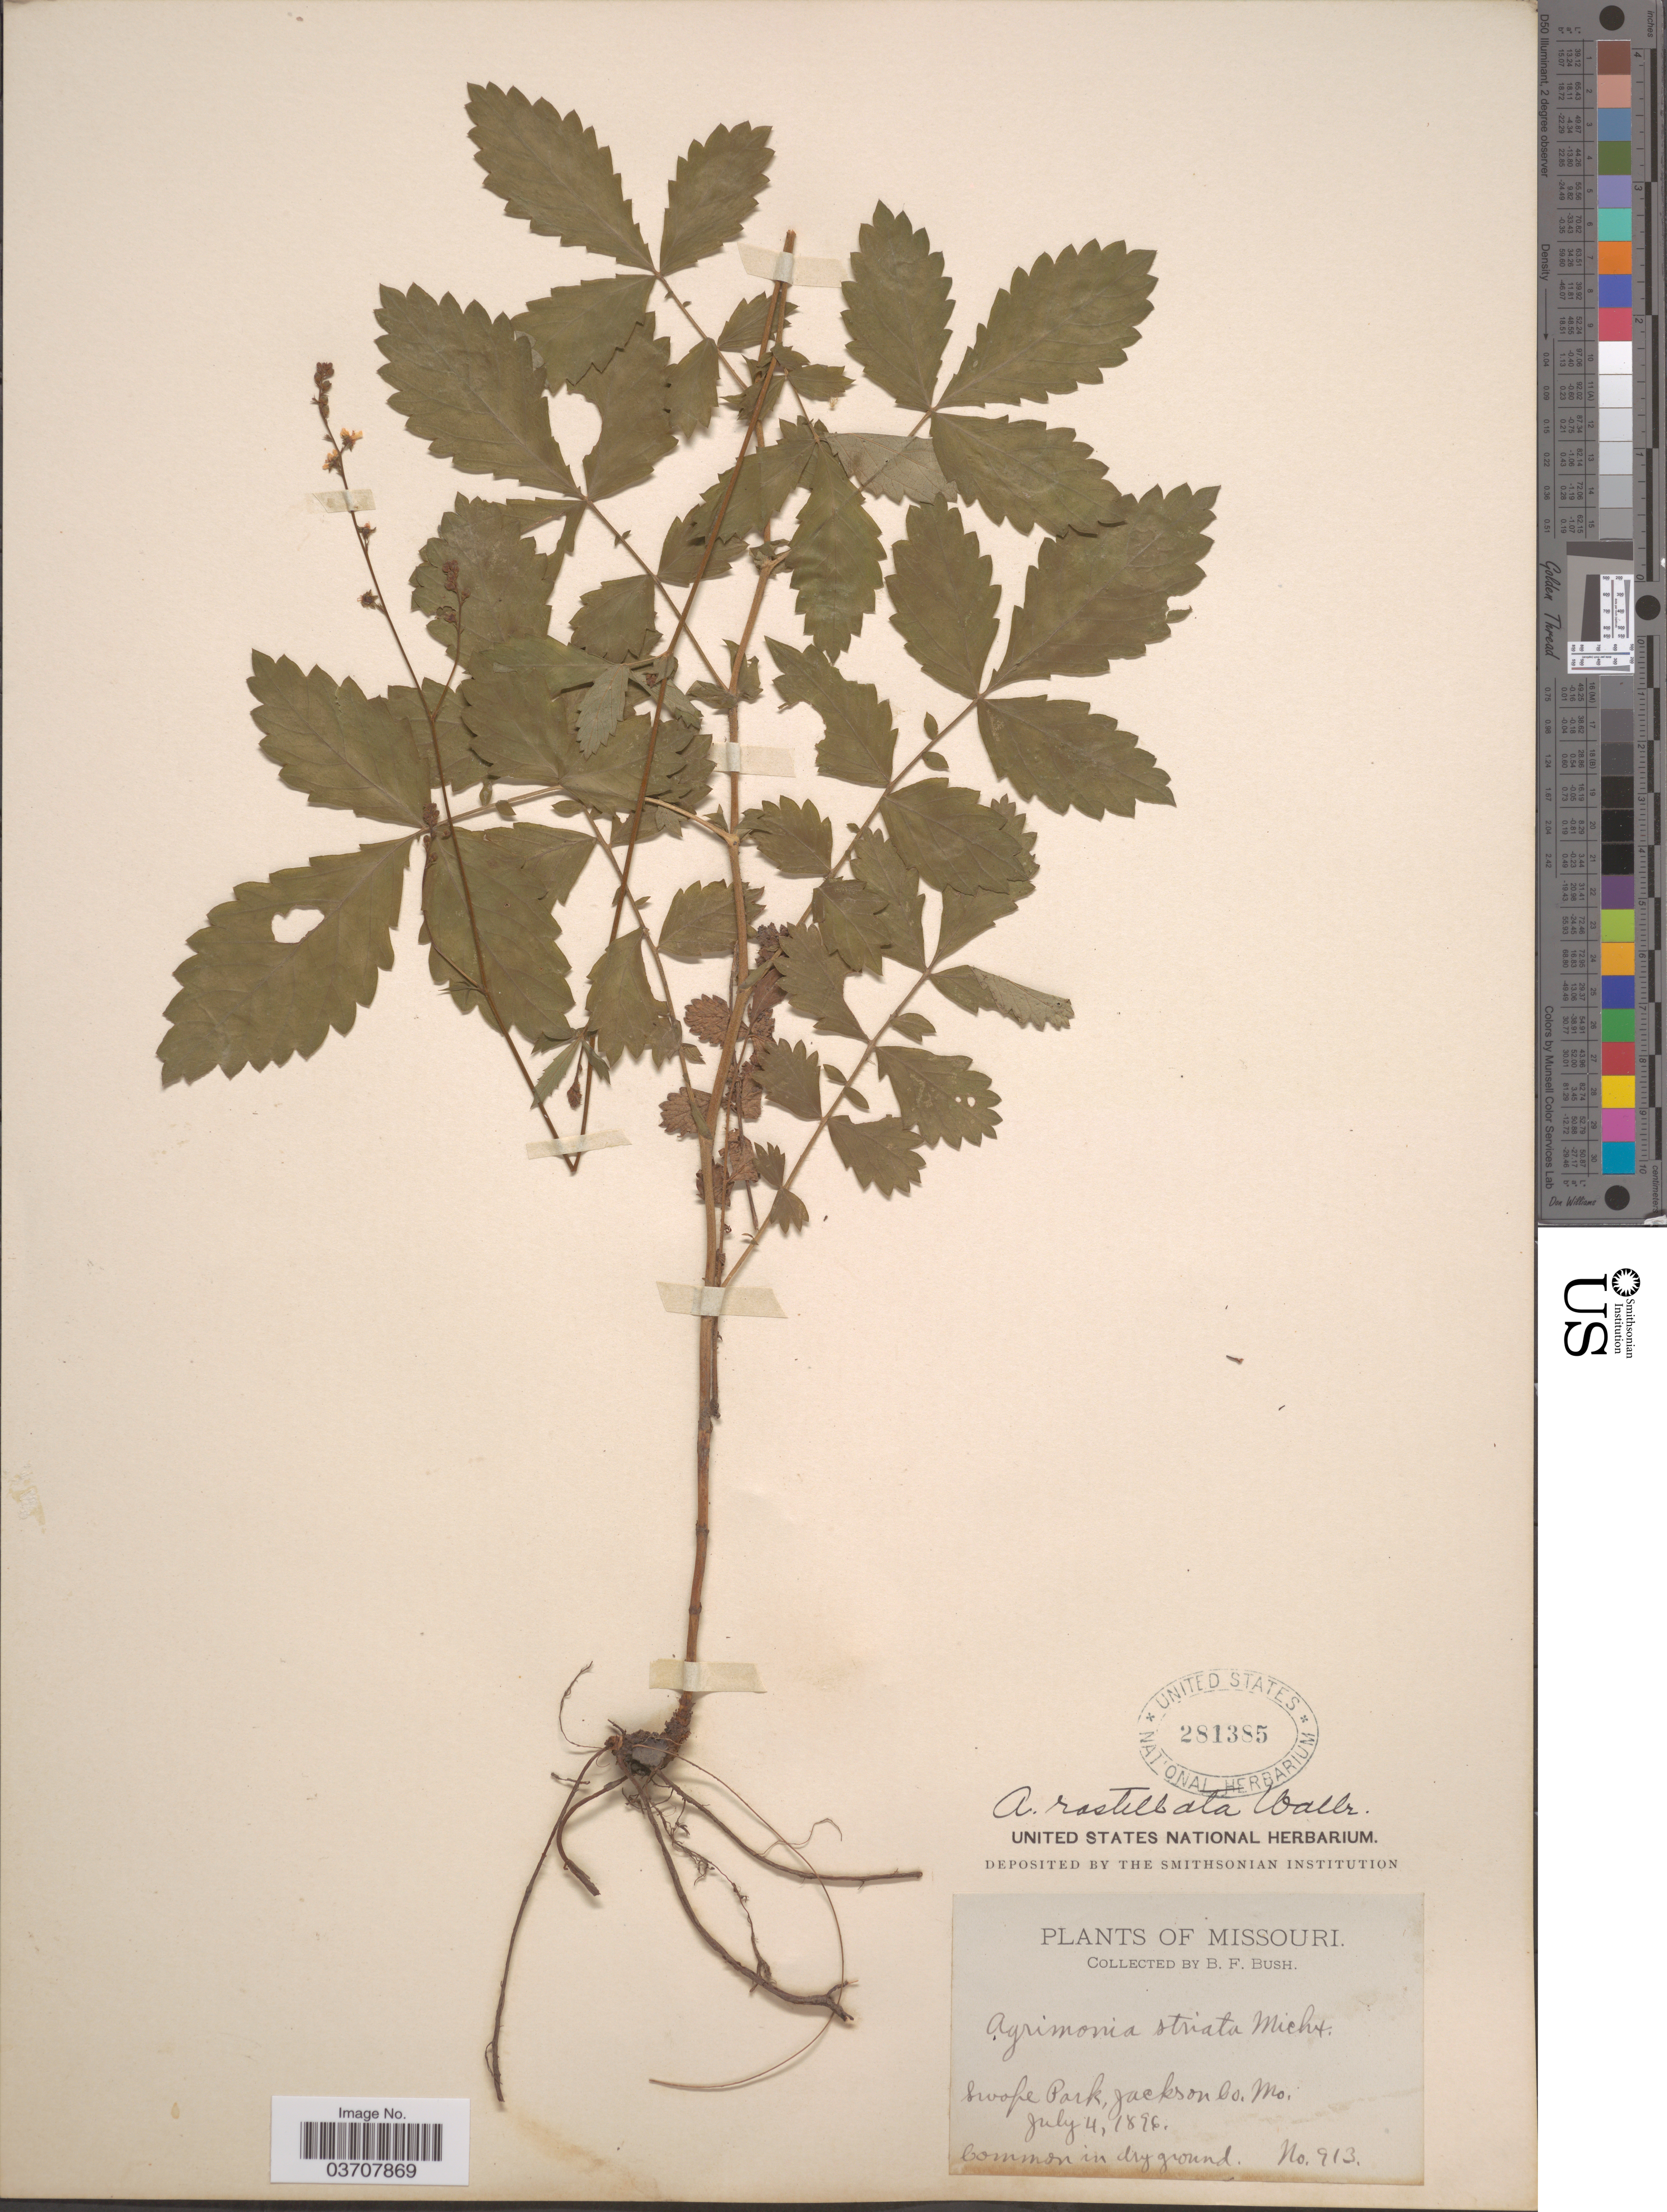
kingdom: Plantae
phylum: Tracheophyta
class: Magnoliopsida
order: Rosales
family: Rosaceae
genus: Agrimonia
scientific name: Agrimonia rostellata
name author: Wallr.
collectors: B. F. Bush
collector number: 913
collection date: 1896-07-04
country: United States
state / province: Missouri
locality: Swope Park, Jackson Co.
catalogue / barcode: US 281385